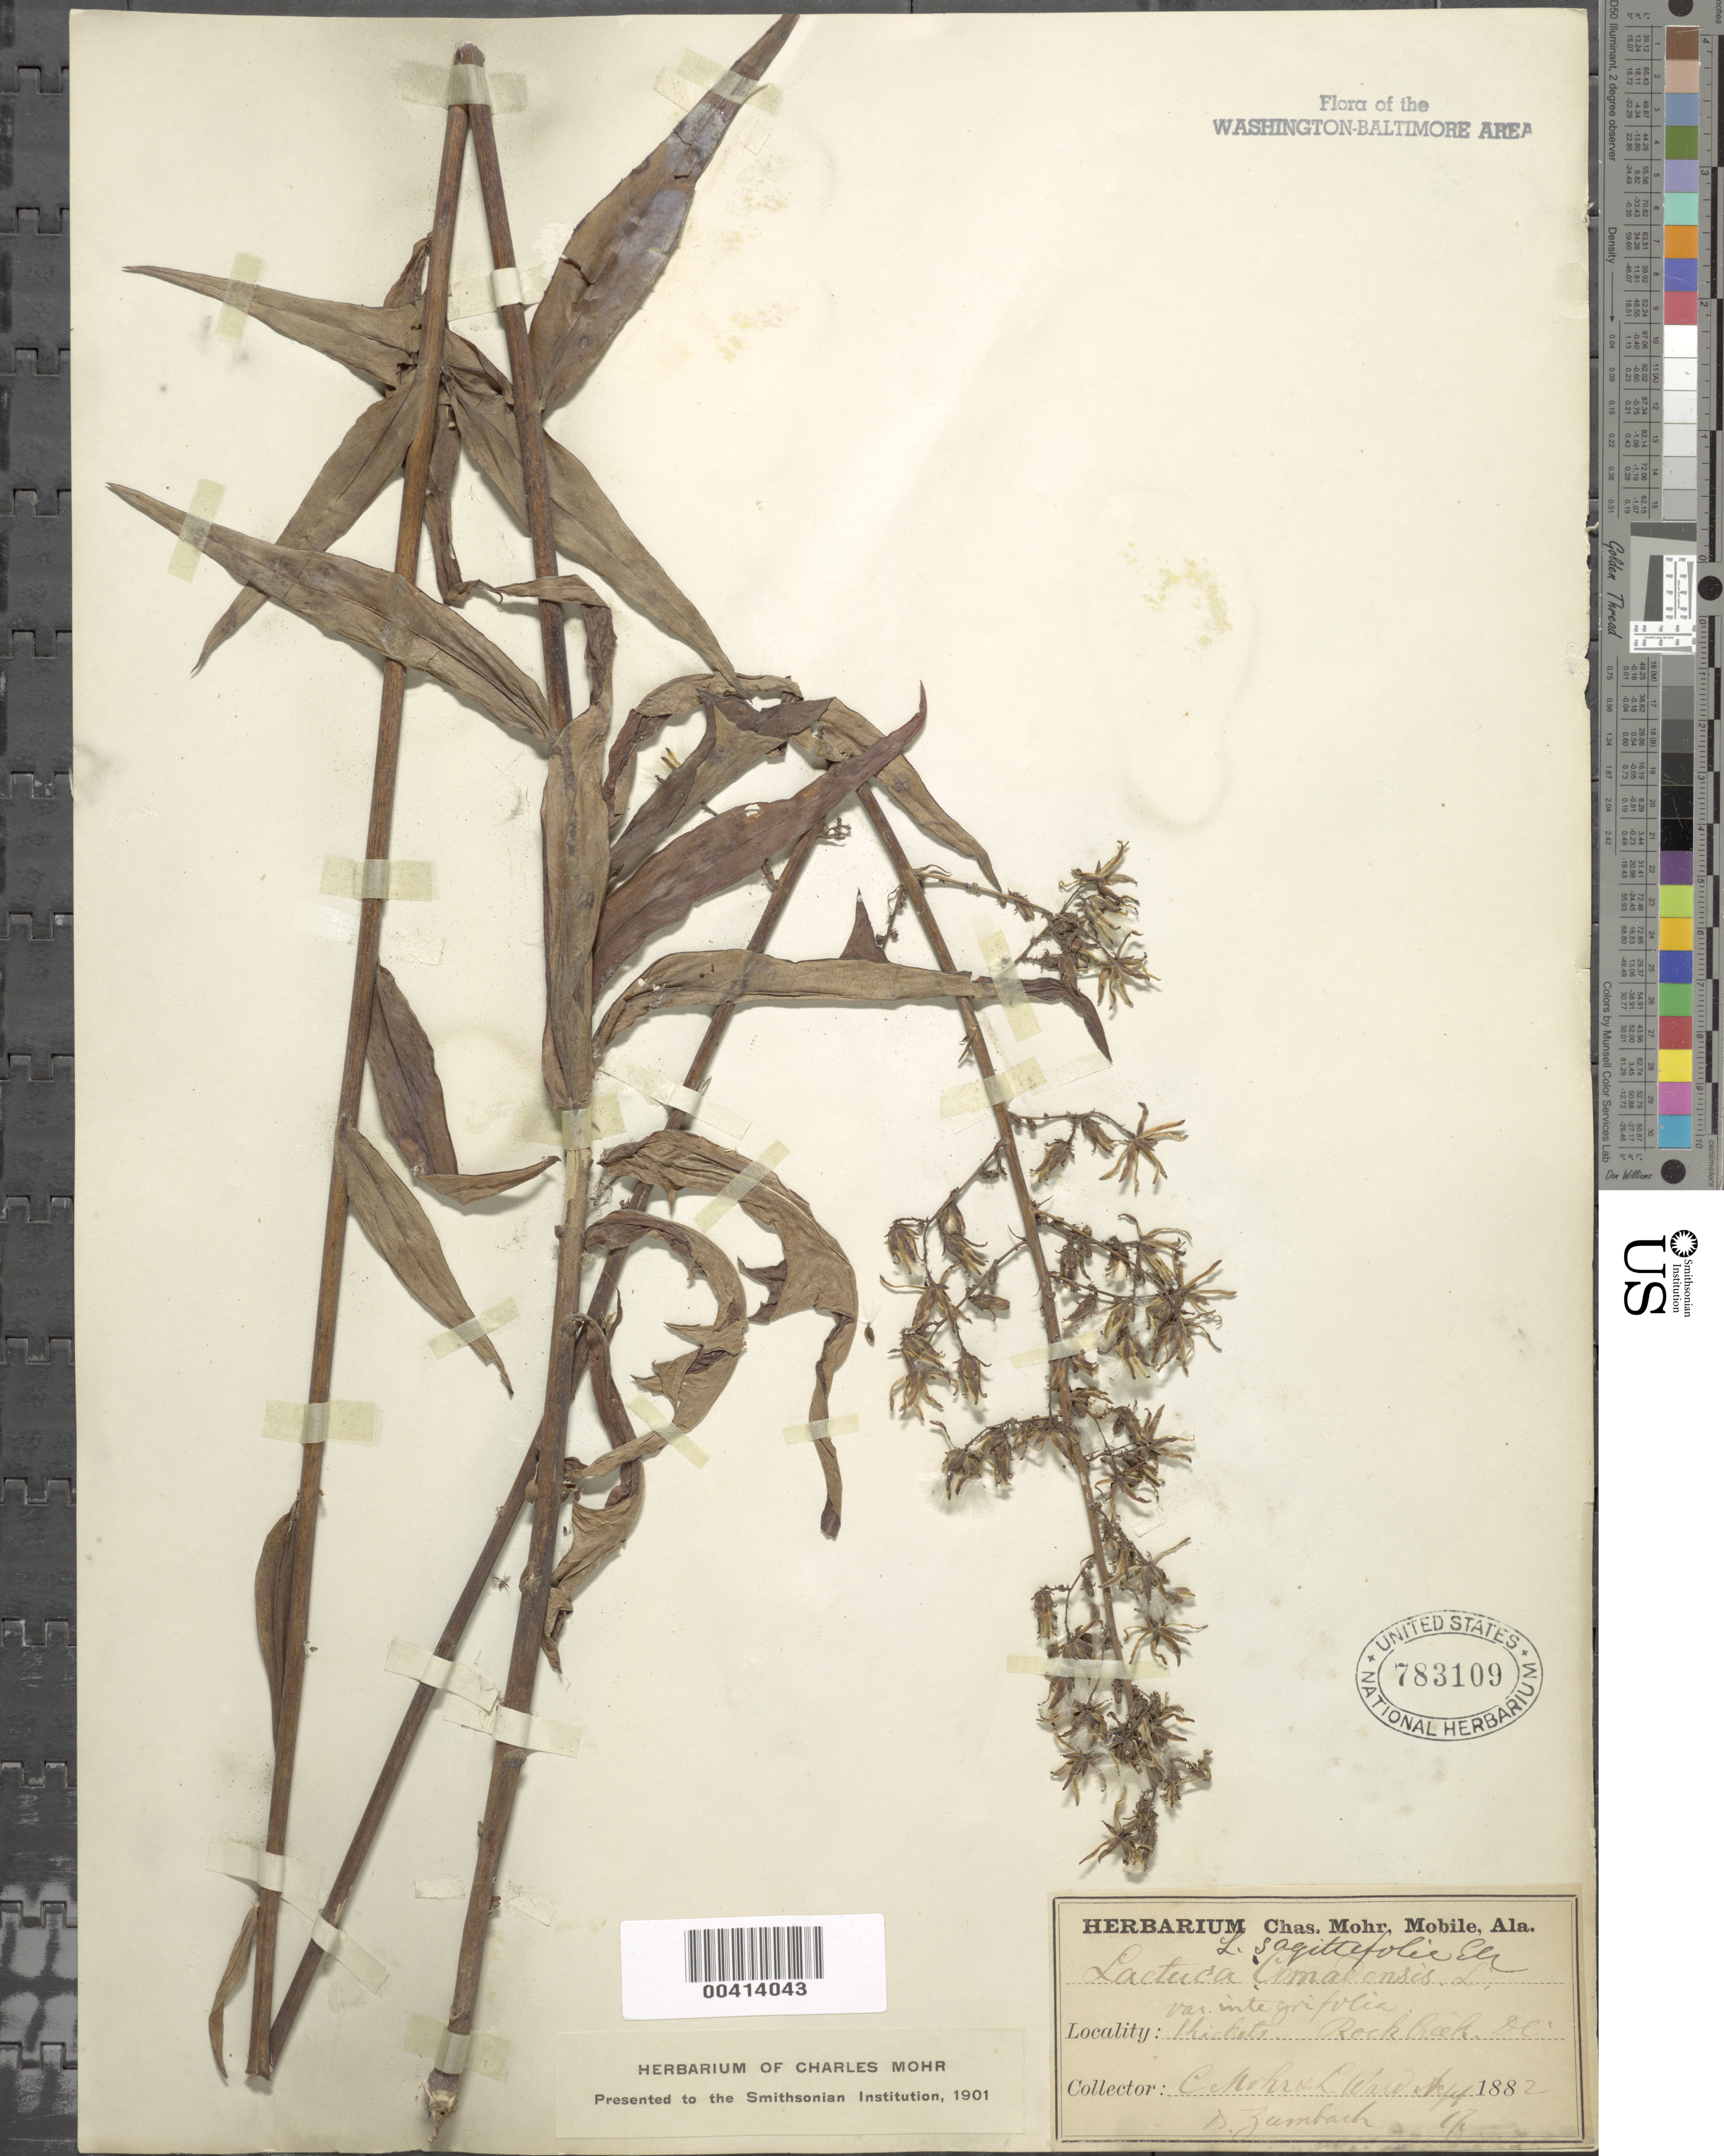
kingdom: Plantae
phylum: Tracheophyta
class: Magnoliopsida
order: Asterales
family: Asteraceae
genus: Lactuca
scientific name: Lactuca canadensis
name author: L.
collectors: C. T. Mohr & L. F. Ward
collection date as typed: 17 Apr 1882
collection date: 1882-04-17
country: United States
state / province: District of Columbia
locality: Rock Creek Rock Creek Park & vicinity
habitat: Thickets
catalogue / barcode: US 783109